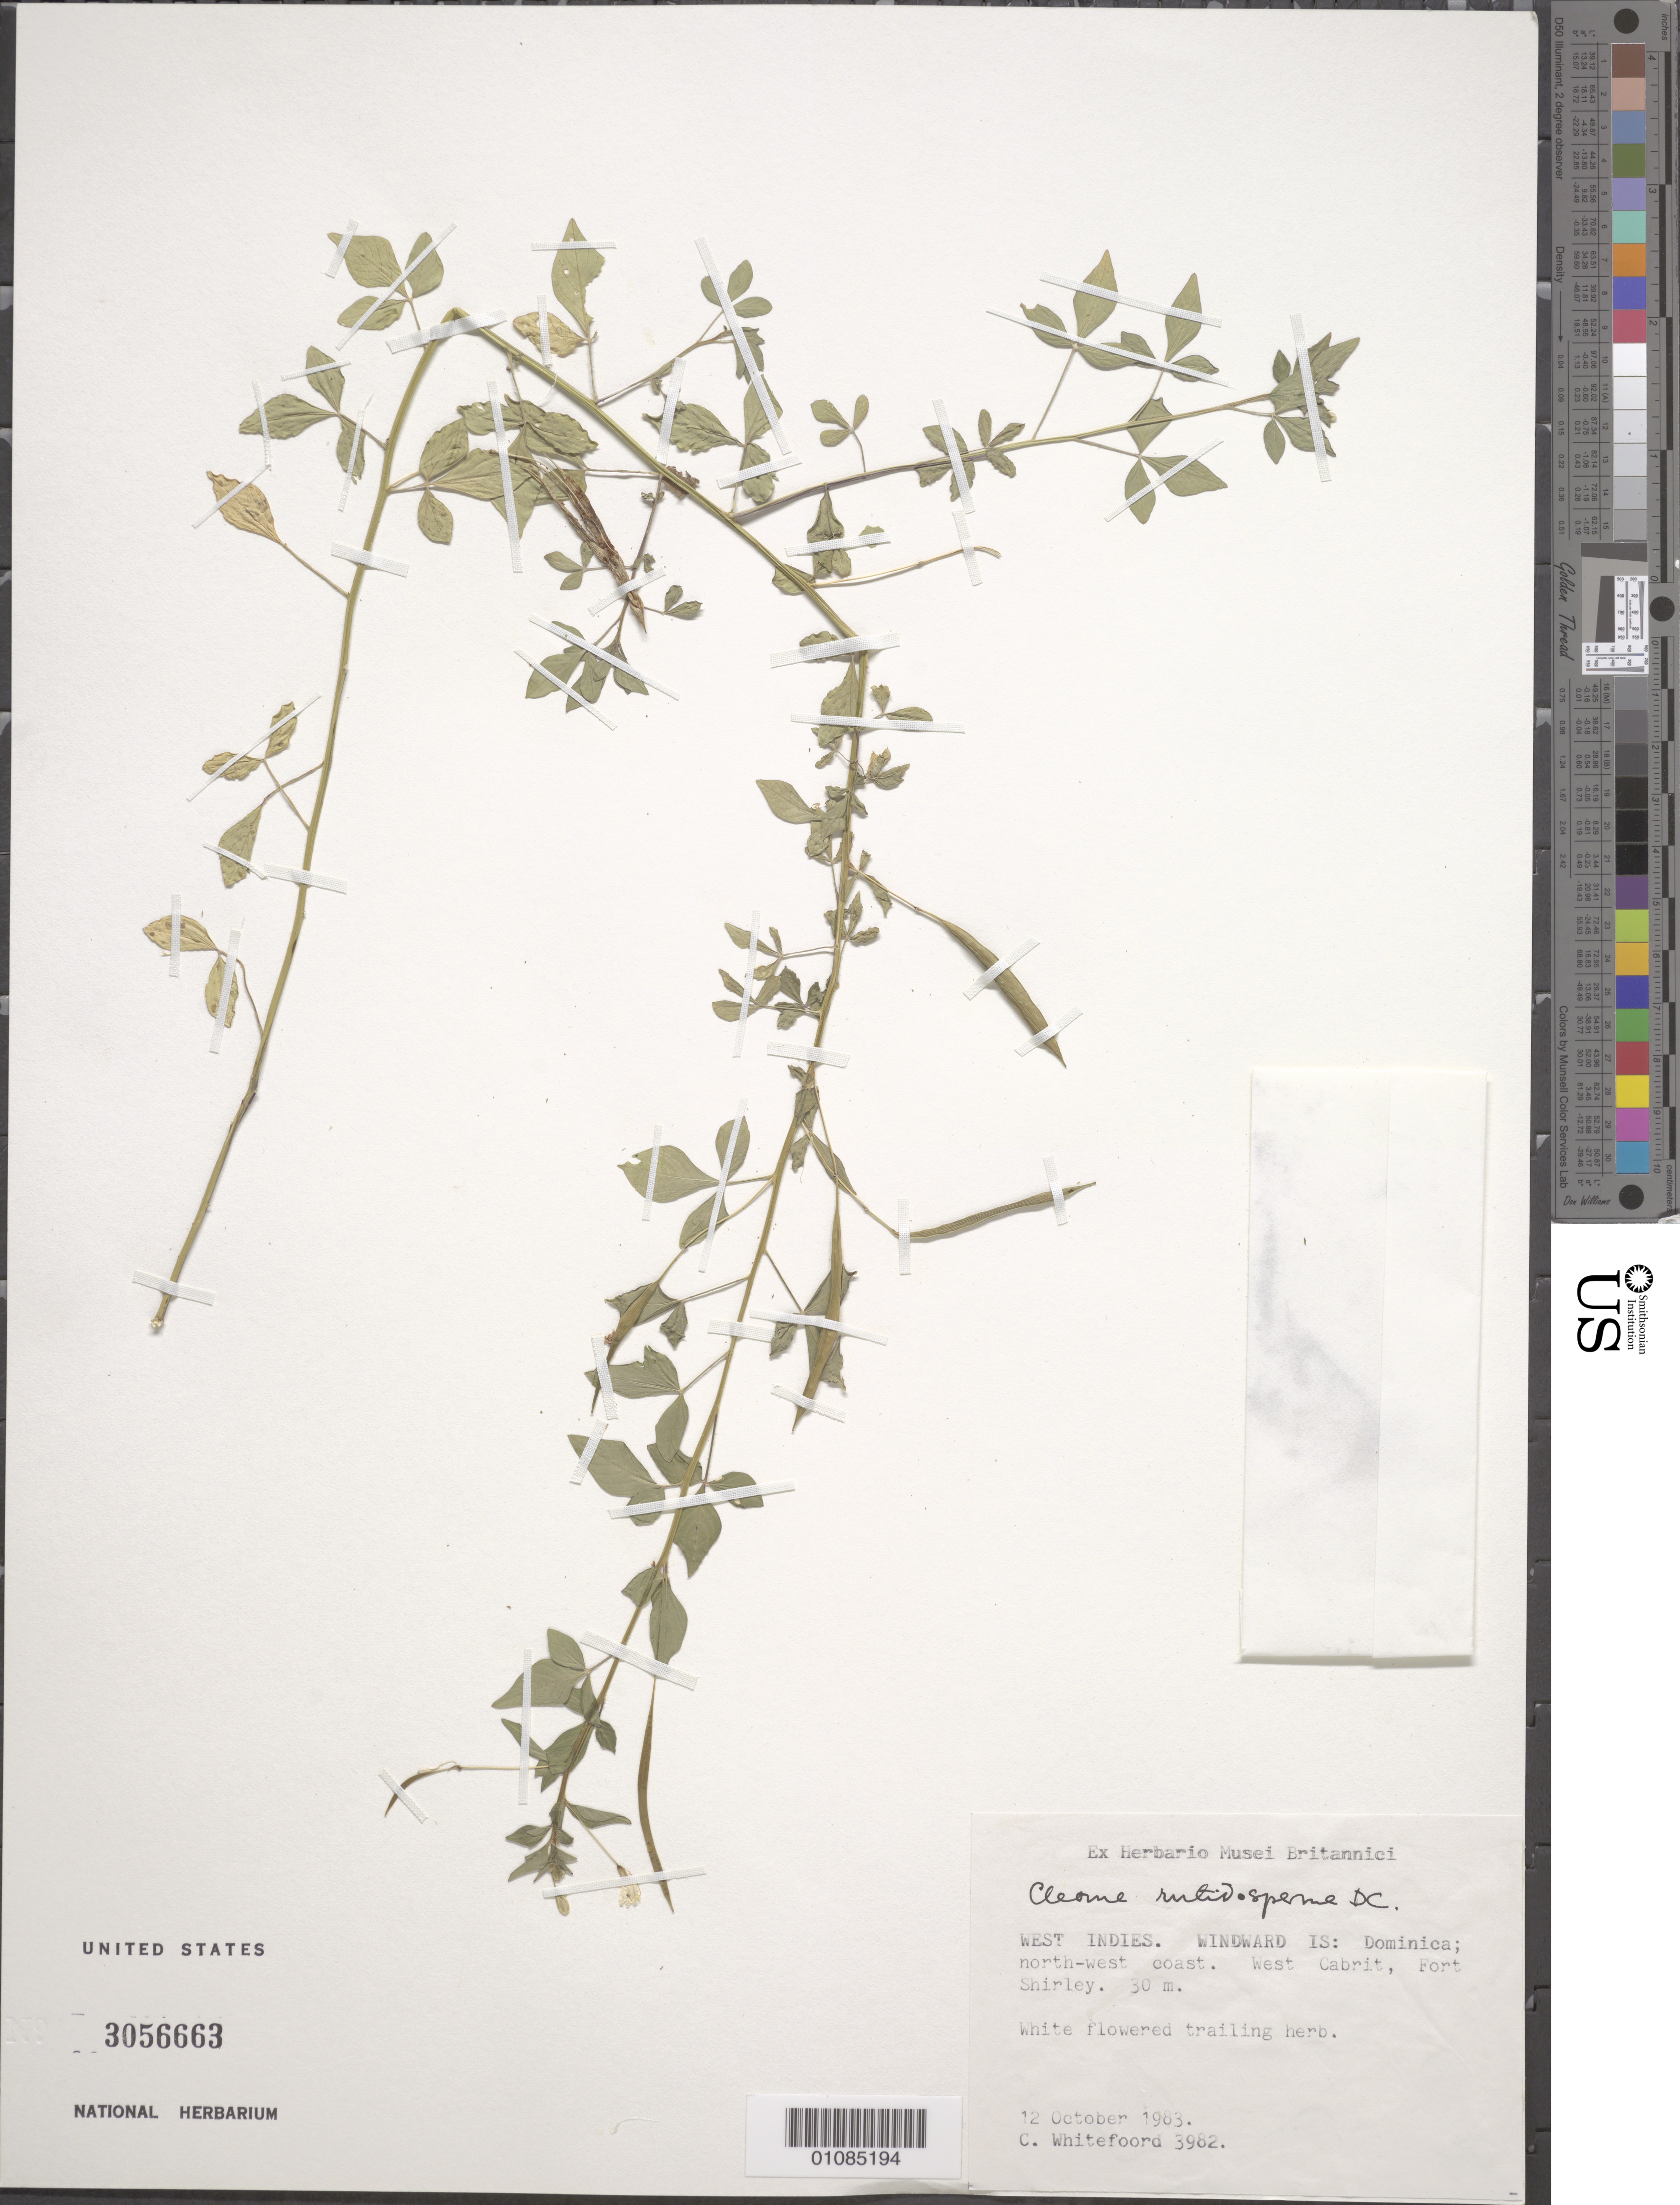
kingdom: Plantae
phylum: Tracheophyta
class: Magnoliopsida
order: Brassicales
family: Cleomaceae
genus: Sieruela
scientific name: Sieruela rutidosperma var. rutidosperma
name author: (DC.) Roalson & J.C. Hall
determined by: Strong, Mark T., (BOT), Smithsonian Institution - National Museum of Natural History (UNITED STATES)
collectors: C. Whitefoord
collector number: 3982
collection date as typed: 12 Oct 1983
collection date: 1983-10-12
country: Dominica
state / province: St. John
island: Dominica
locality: NW coast. West Cabrit, Fort Shirley.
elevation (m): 30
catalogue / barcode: US 3056663